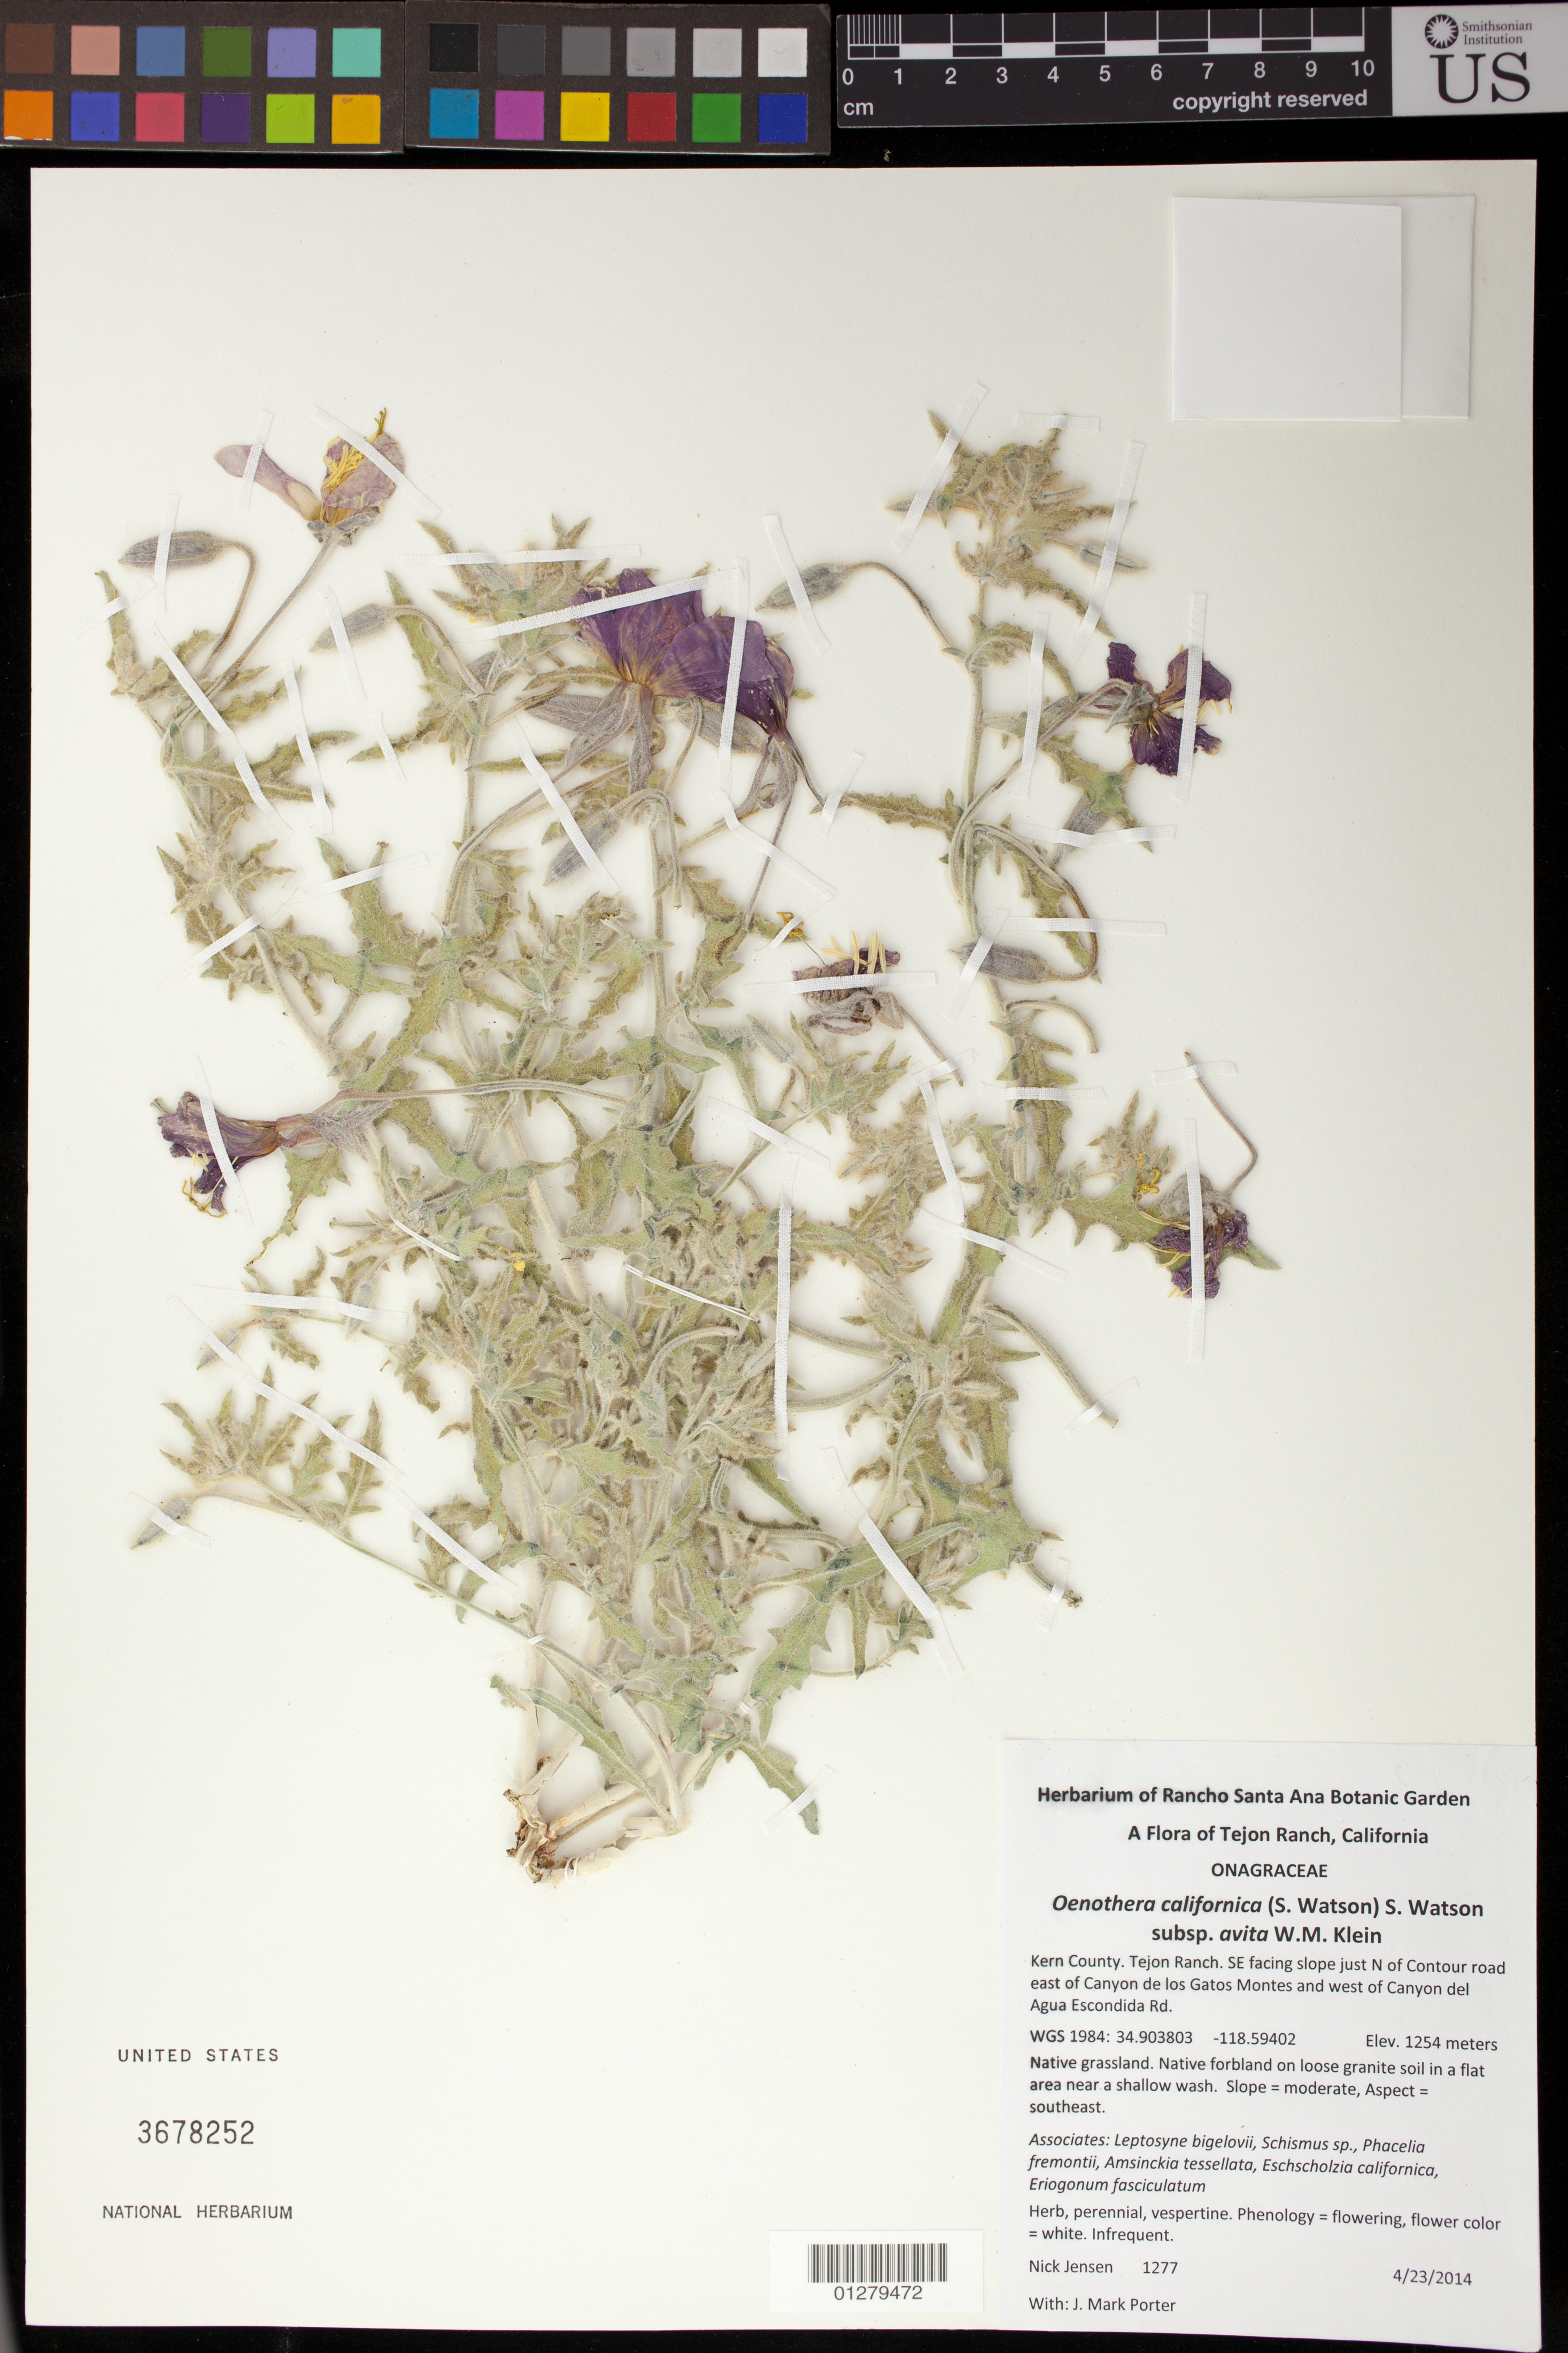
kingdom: Plantae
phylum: Tracheophyta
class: Magnoliopsida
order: Myrtales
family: Onagraceae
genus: Oenothera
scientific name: Oenothera avita subsp. avita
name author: (W.M. Klein) W.M. Klein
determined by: Wagner, W. L., (BOT), Smithsonian Institution - National Museum of Natural History (UNITED STATES)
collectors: N. Jensen & J. M. Porter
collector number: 1277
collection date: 2014-04-23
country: United States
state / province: California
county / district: Kern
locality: Tejon Ranch, SE facing slope just N of Contour Road east of Canyon de los Gatos Montes and west of Canyon del Agua Escondida Rd.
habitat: Native grassland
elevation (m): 1254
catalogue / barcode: US 3678252